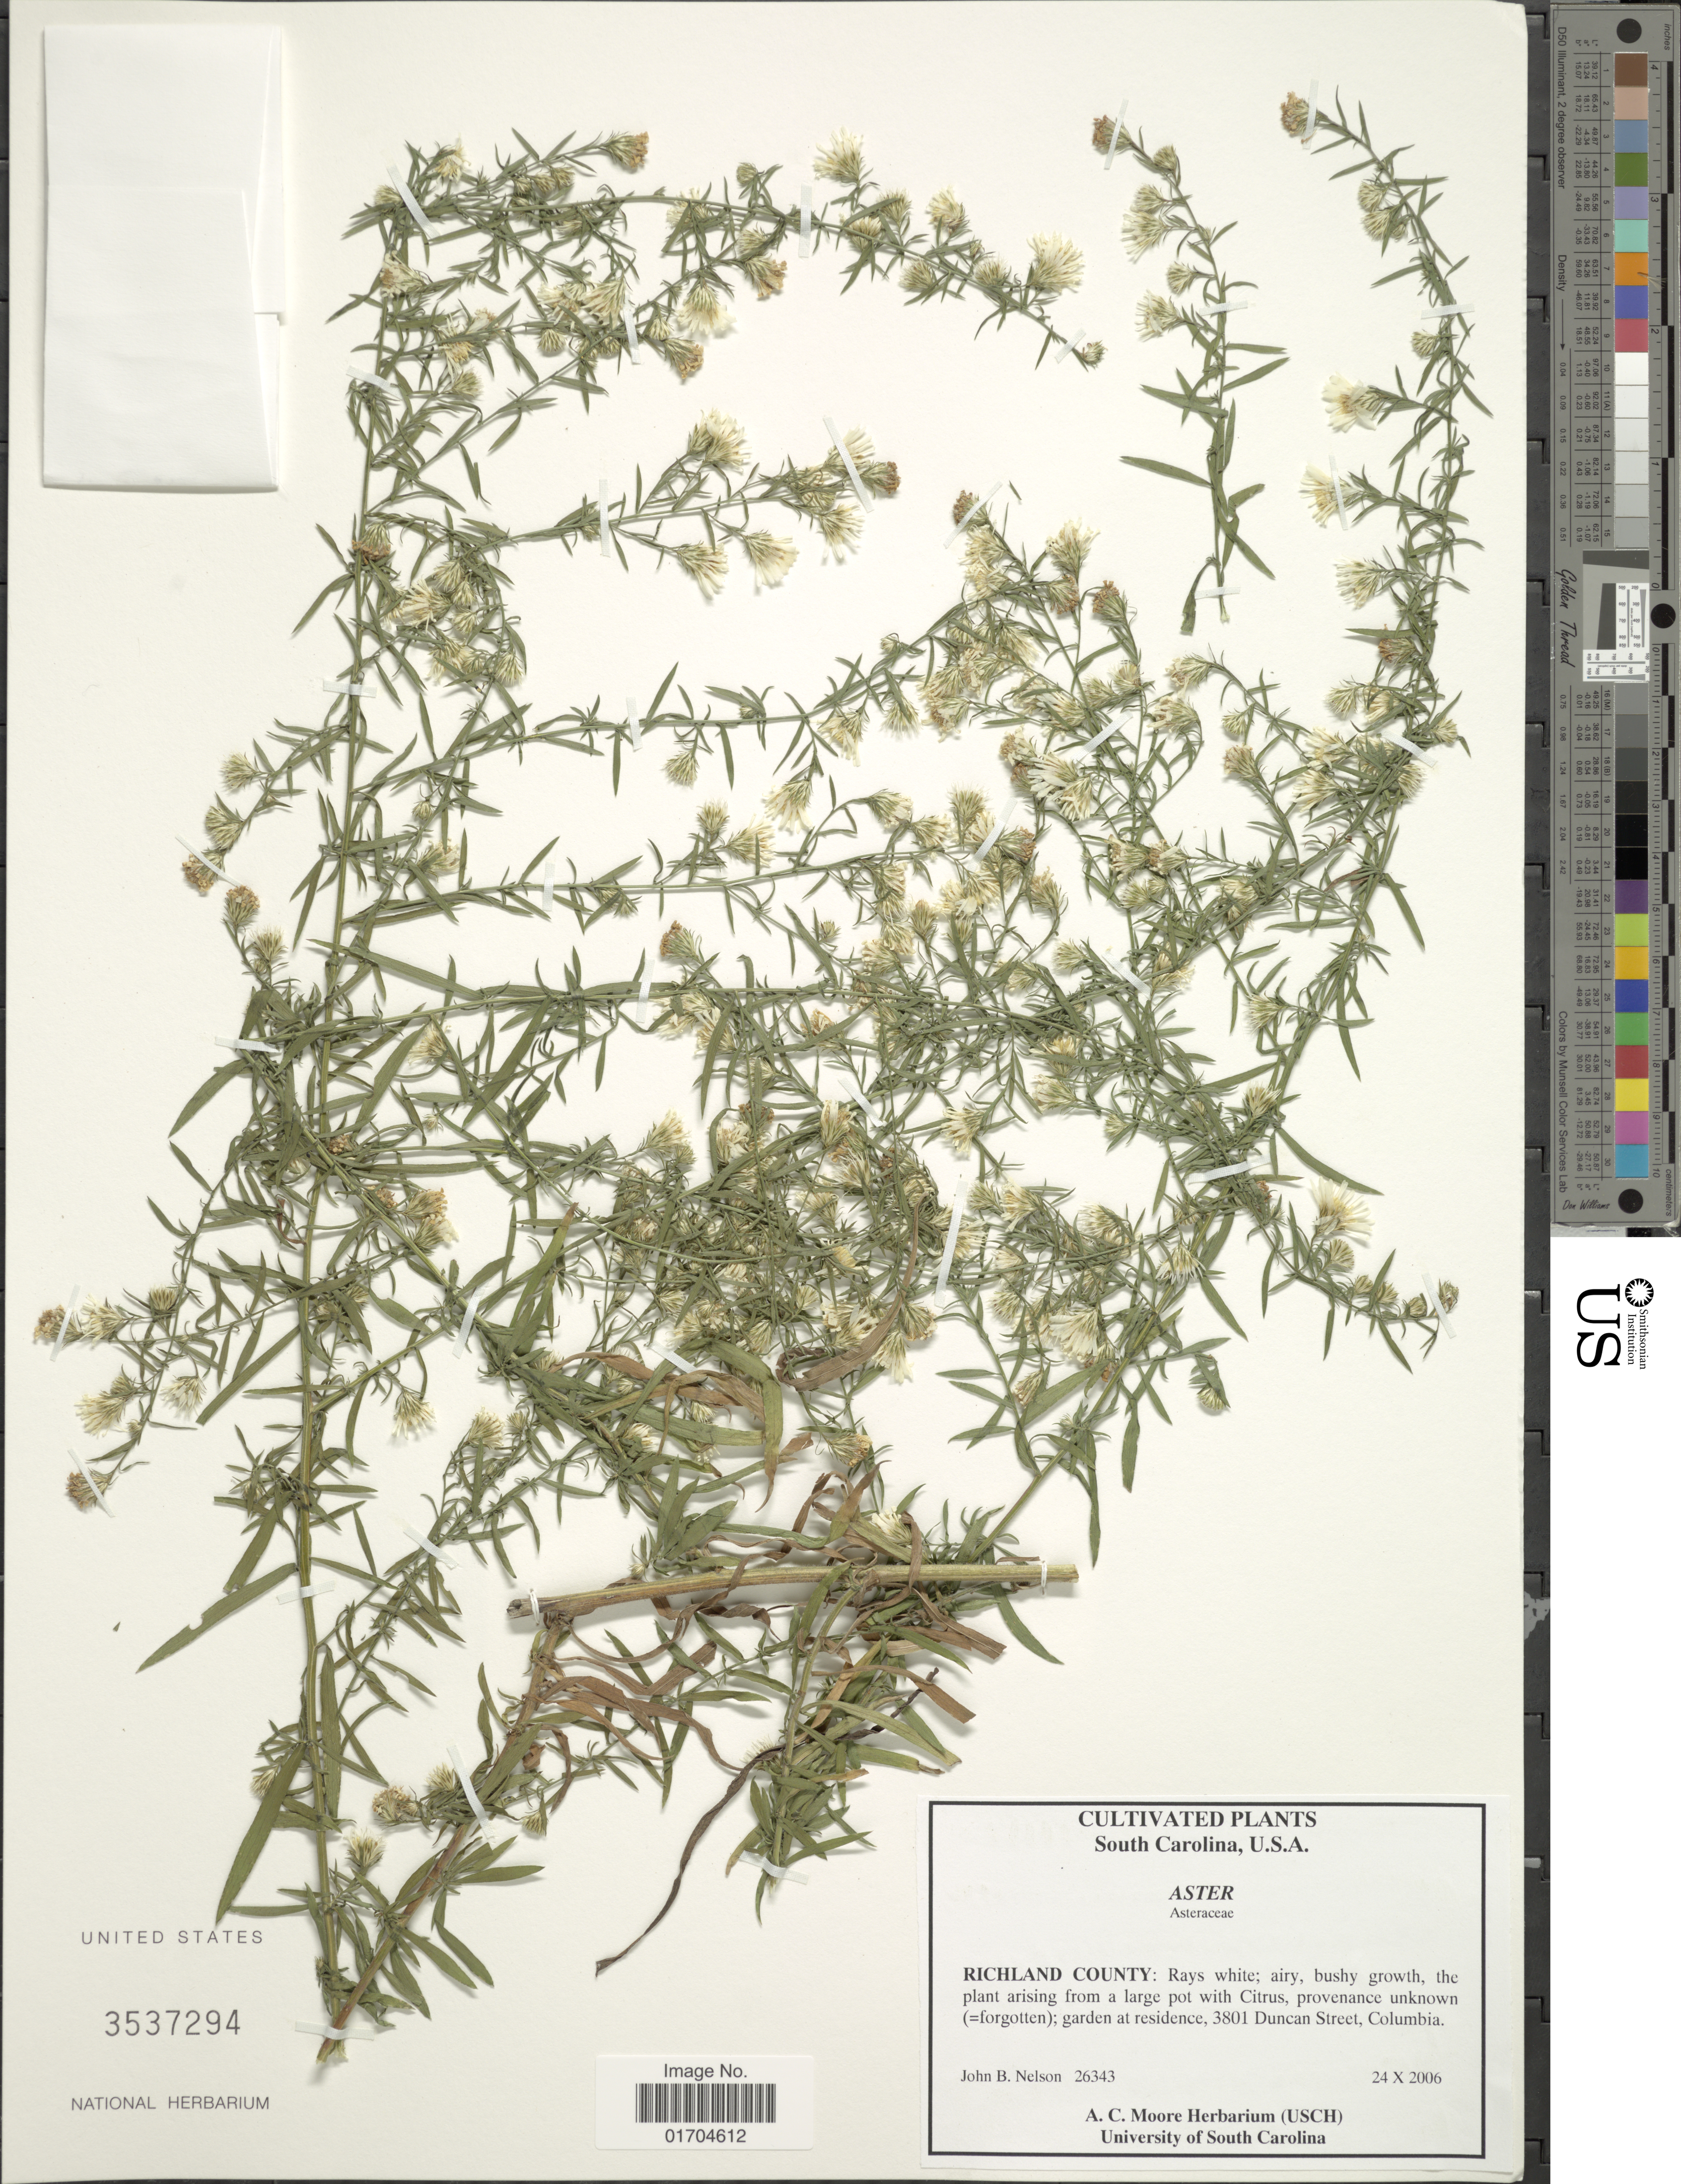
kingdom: Plantae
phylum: Tracheophyta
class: Magnoliopsida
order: Asterales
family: Asteraceae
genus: Symphyotrichum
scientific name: Symphyotrichum sp.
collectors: J. B. Nelson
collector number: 26343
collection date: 2006-10-24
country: United States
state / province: South Carolina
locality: U.S.A. Richland County. Provenance unknown (=forgotten); garden at residence, 3801 Duncan Street, Columbia.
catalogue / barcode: US 3537294